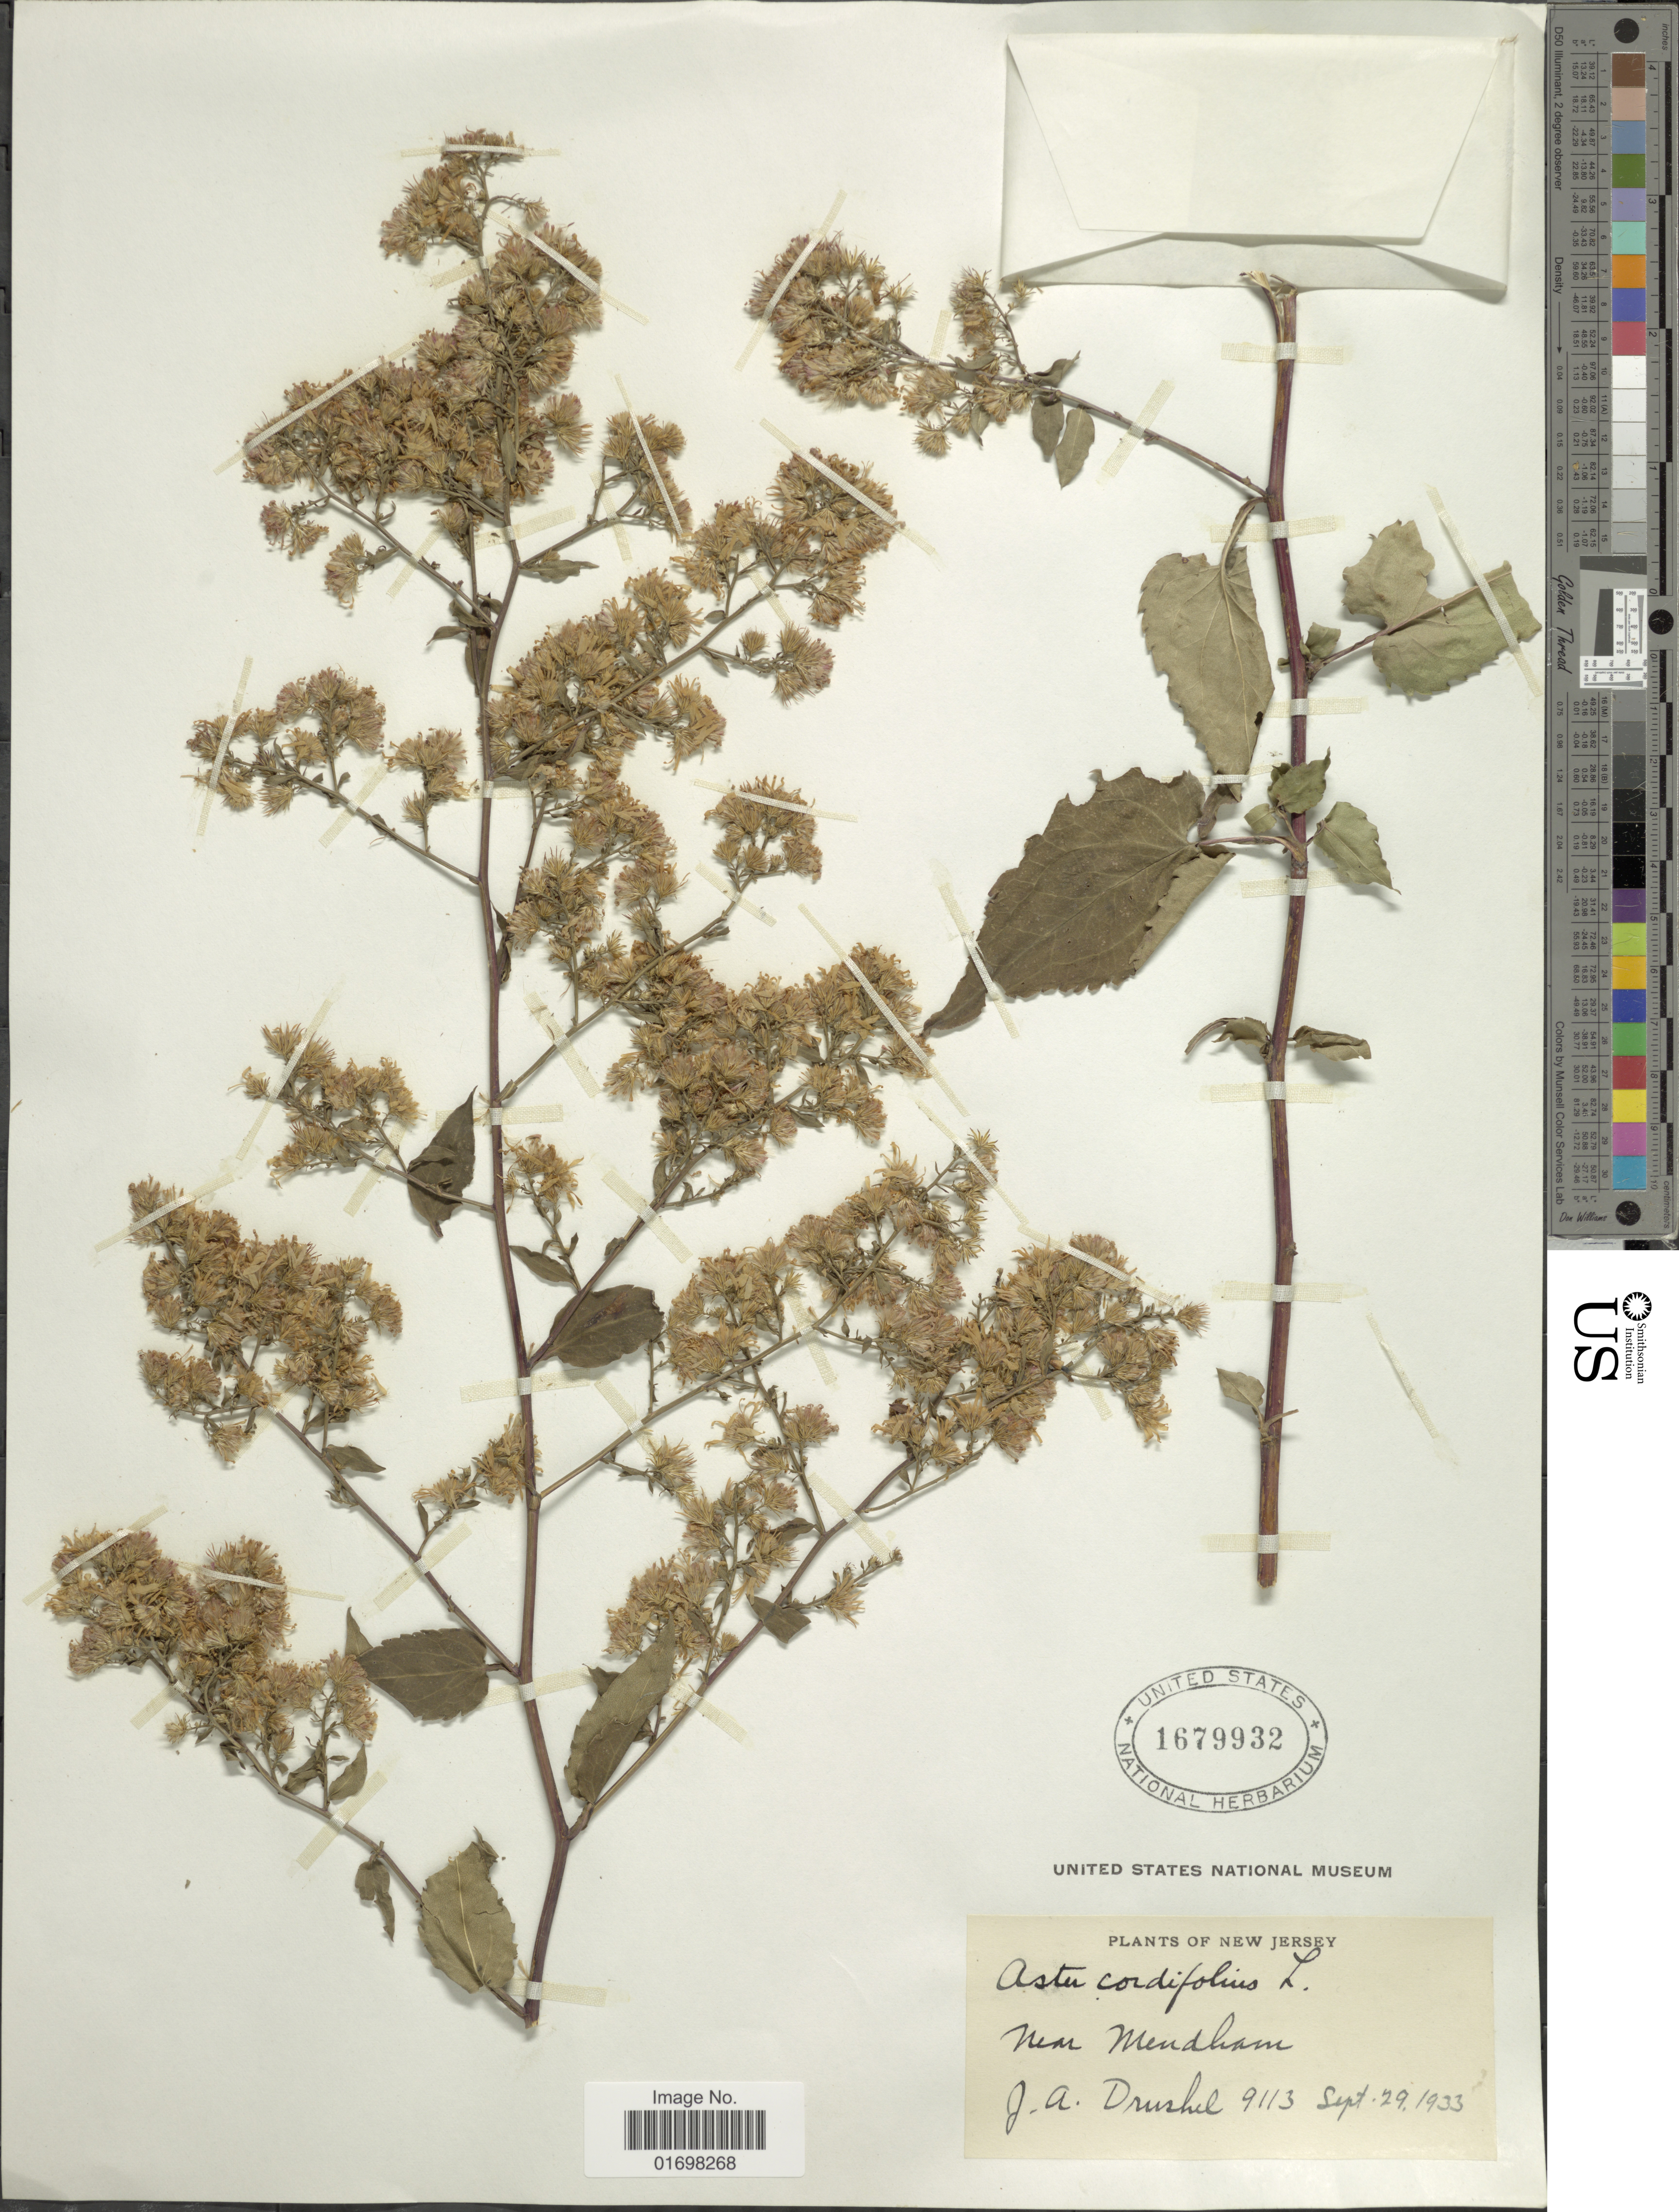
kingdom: Plantae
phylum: Tracheophyta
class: Magnoliopsida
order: Asterales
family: Asteraceae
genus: Symphyotrichum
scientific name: Symphyotrichum cordifolium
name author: (L.) G.L. Nesom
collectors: J. A. Drushel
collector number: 9113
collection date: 1933-09-29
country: United States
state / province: New Jersey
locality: New Jersey, Near Mendham.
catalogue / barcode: US 1679932